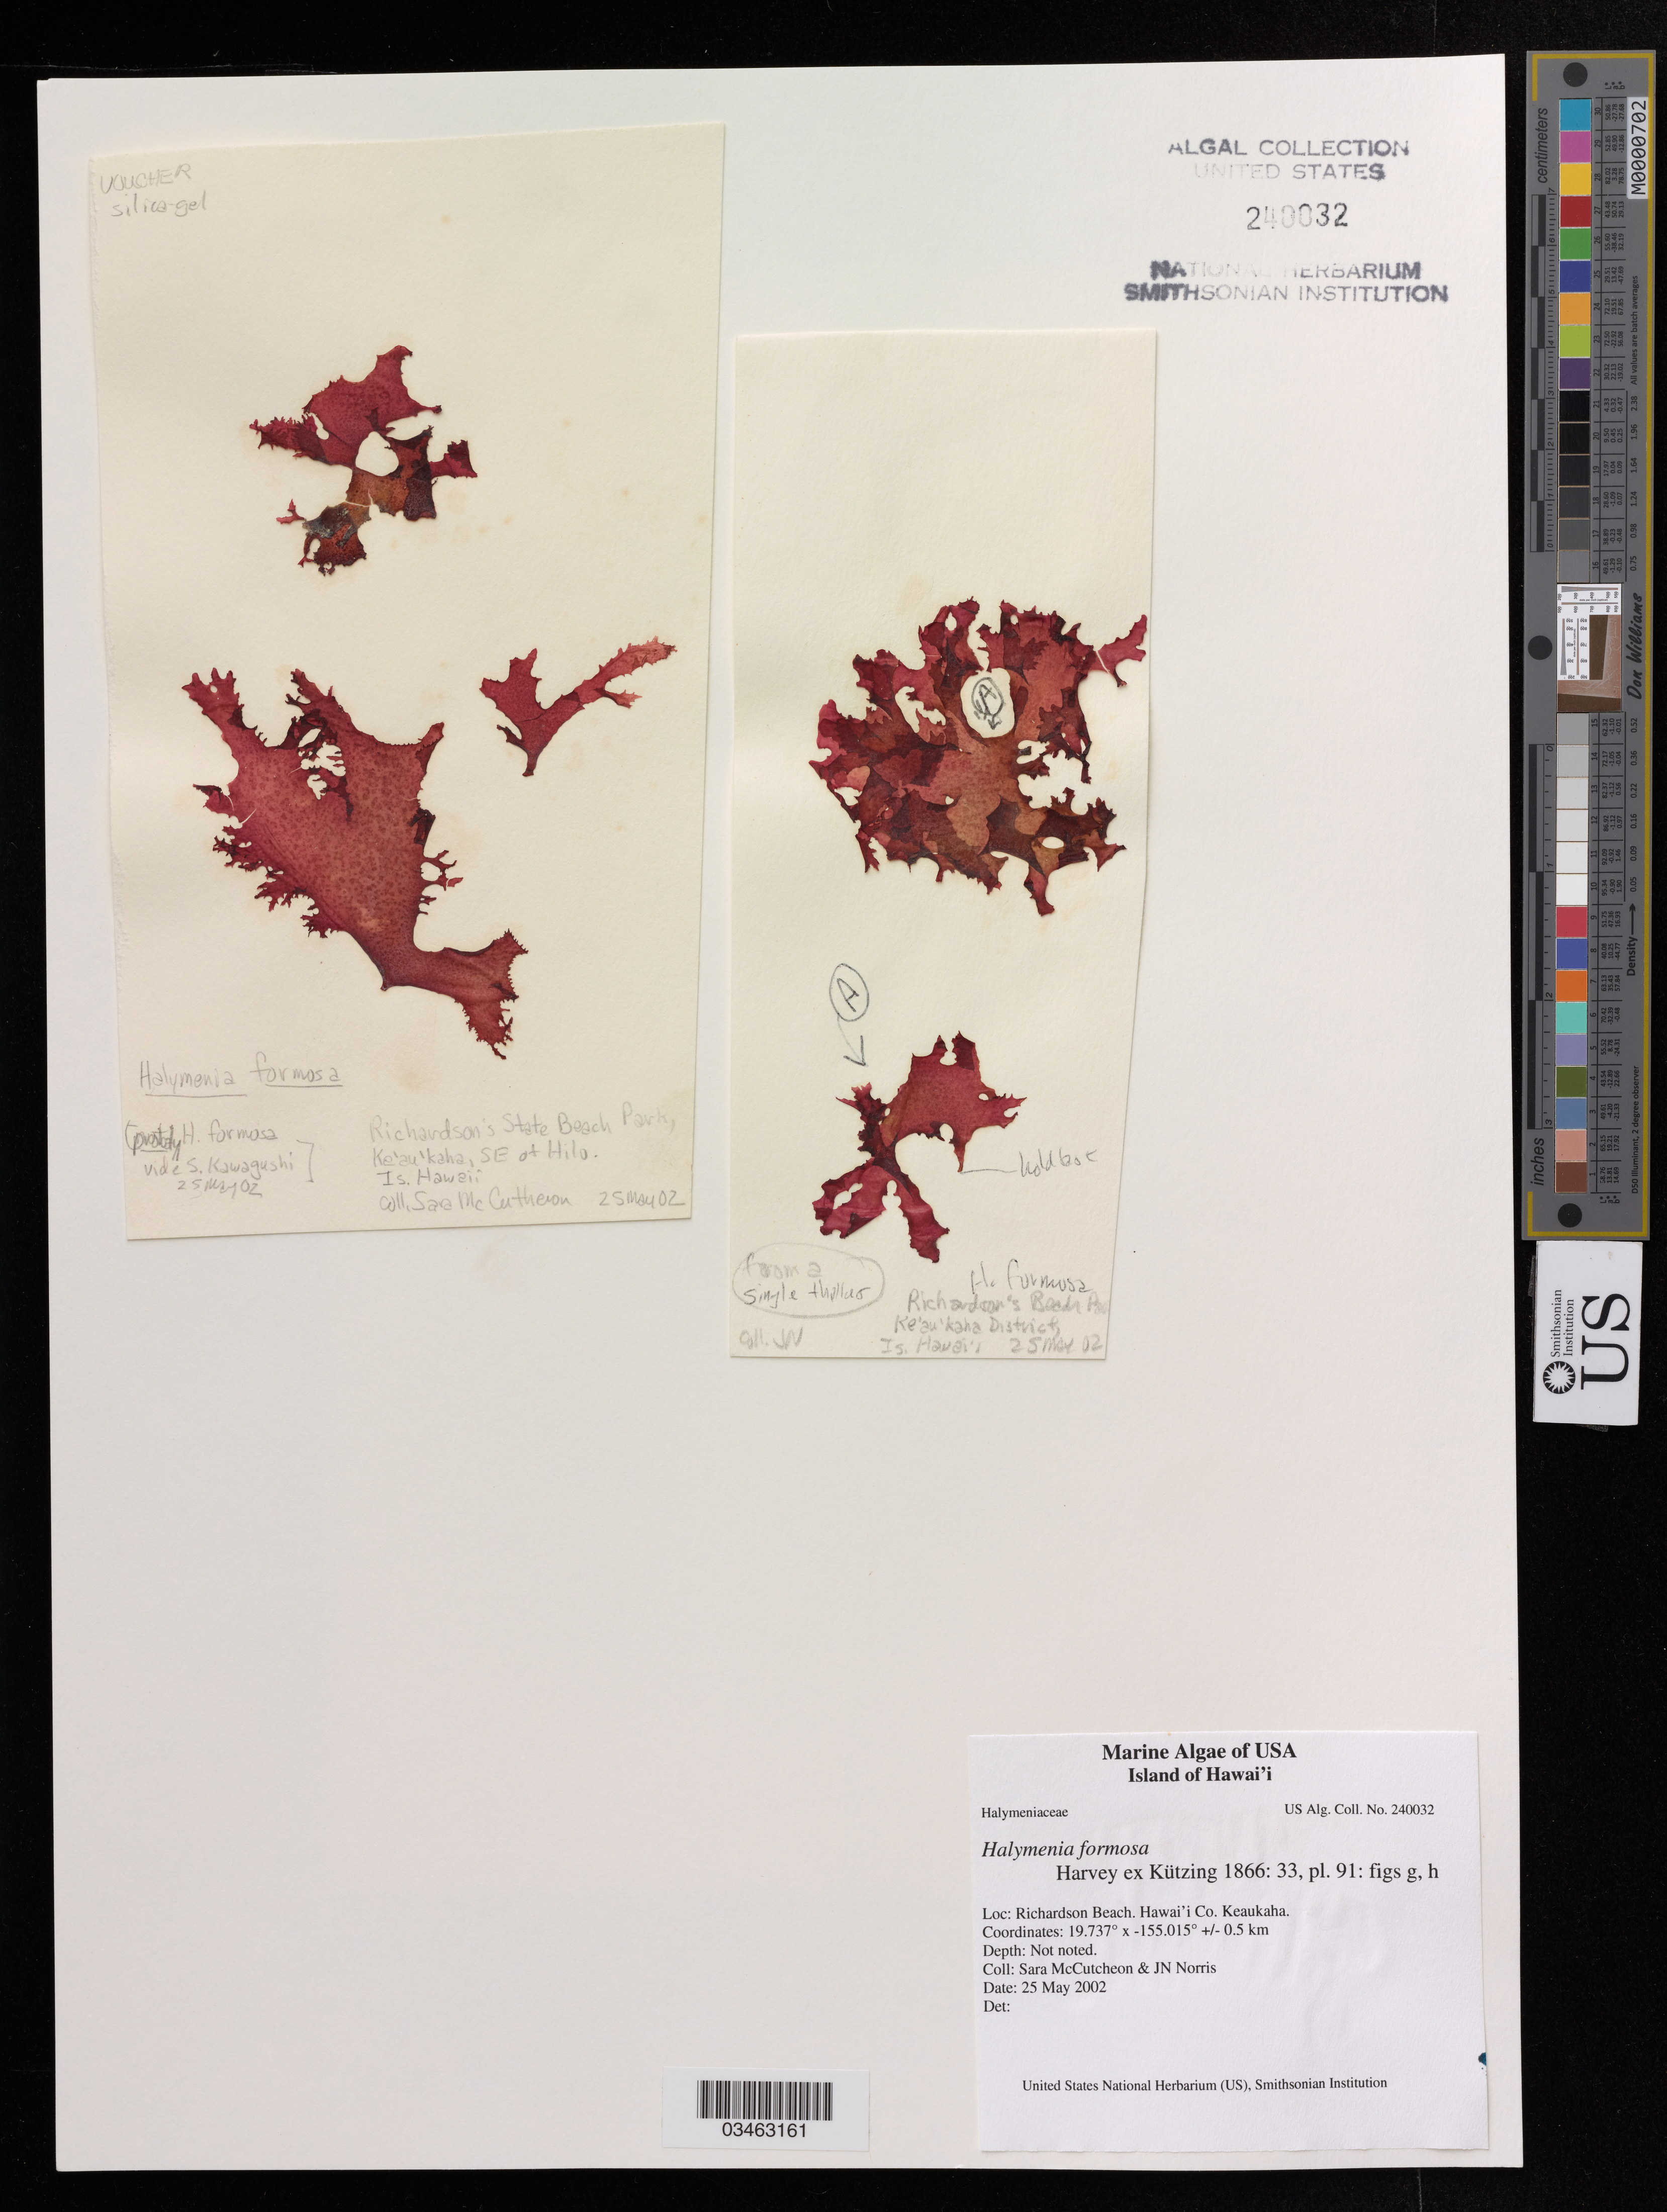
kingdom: Plantae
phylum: Rhodophyta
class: Florideophyceae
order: Halymeniales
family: Halymeniaceae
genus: Halymenia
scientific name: Halymenia formosa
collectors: S. McCutcheon & J. N. Norris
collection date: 2002-05-25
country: United States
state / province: Hawaii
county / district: Hawaii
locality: Richardson Beach. Keaukaha.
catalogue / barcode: US 240032